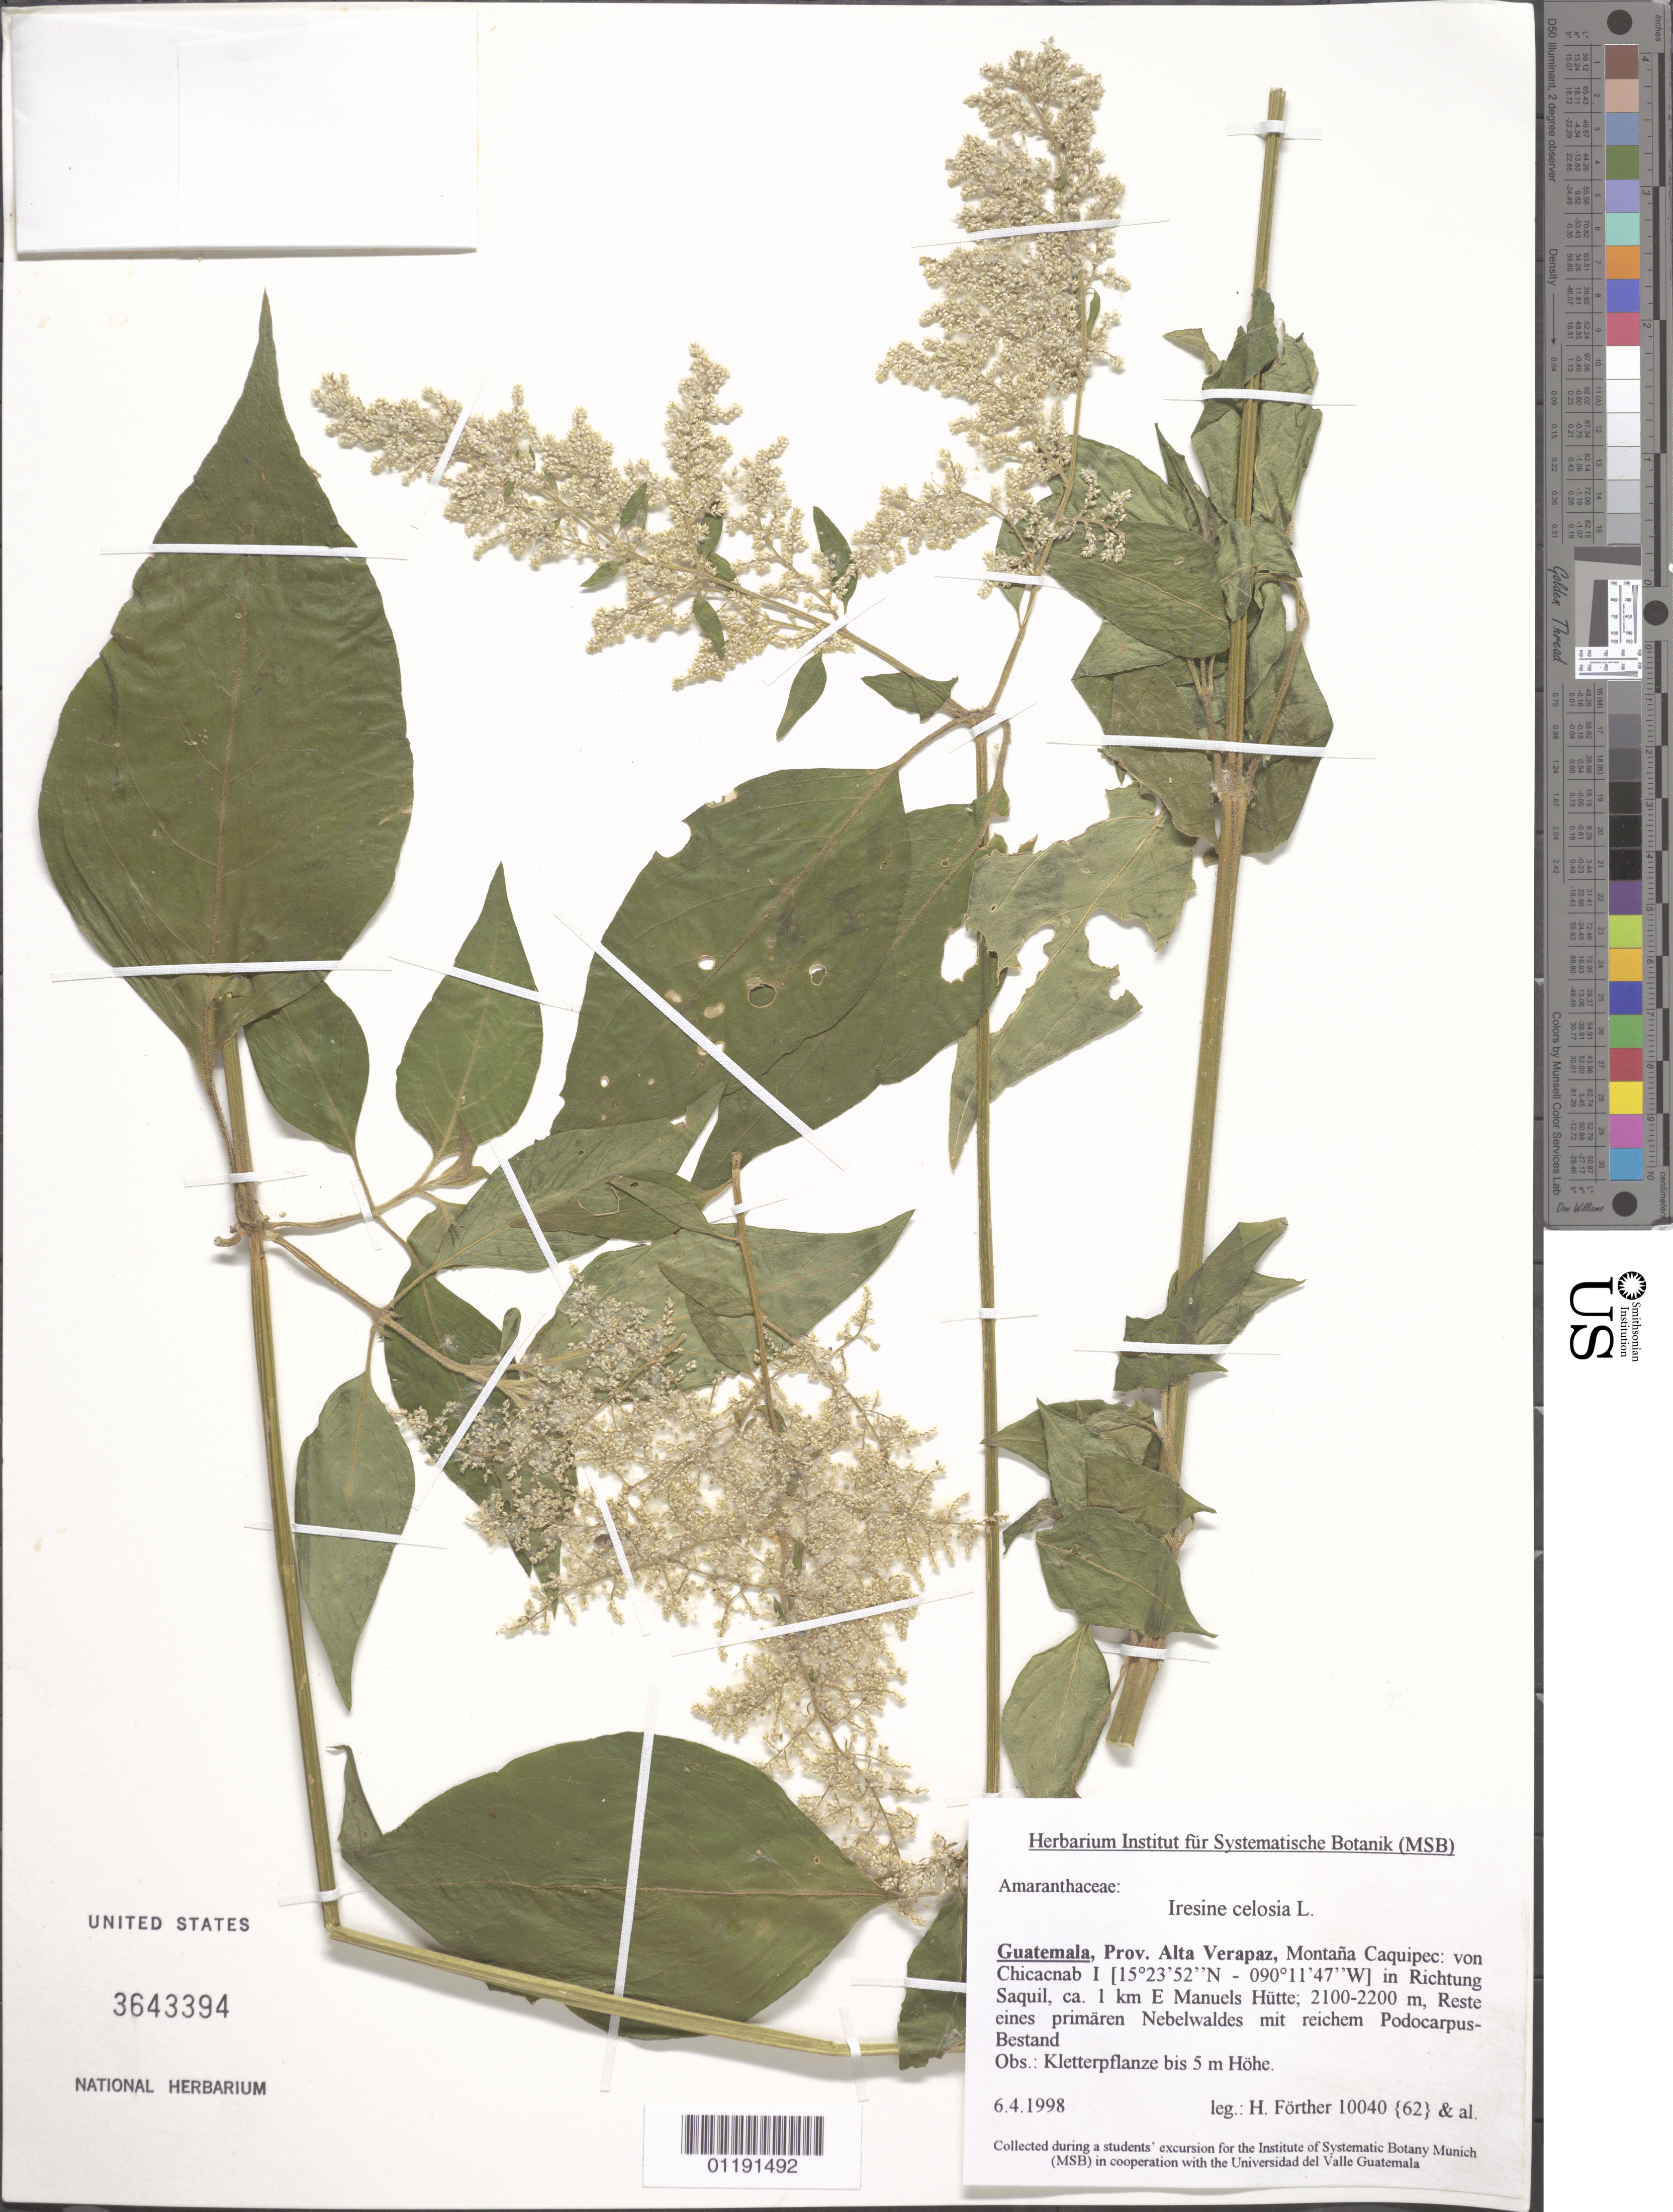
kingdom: Plantae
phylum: Tracheophyta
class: Magnoliopsida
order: Caryophyllales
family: Amaranthaceae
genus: Iresine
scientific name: Iresine celosia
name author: L.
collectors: H. Fôrther et al.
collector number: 10040 {62}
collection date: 1998-04-06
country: Guatemala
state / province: Alta Verapaz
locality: Montaña Caquipec: from Chicacnab I in Direction Saquil, about 1 km. E Manuels Hut.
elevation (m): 2100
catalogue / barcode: US 3643394